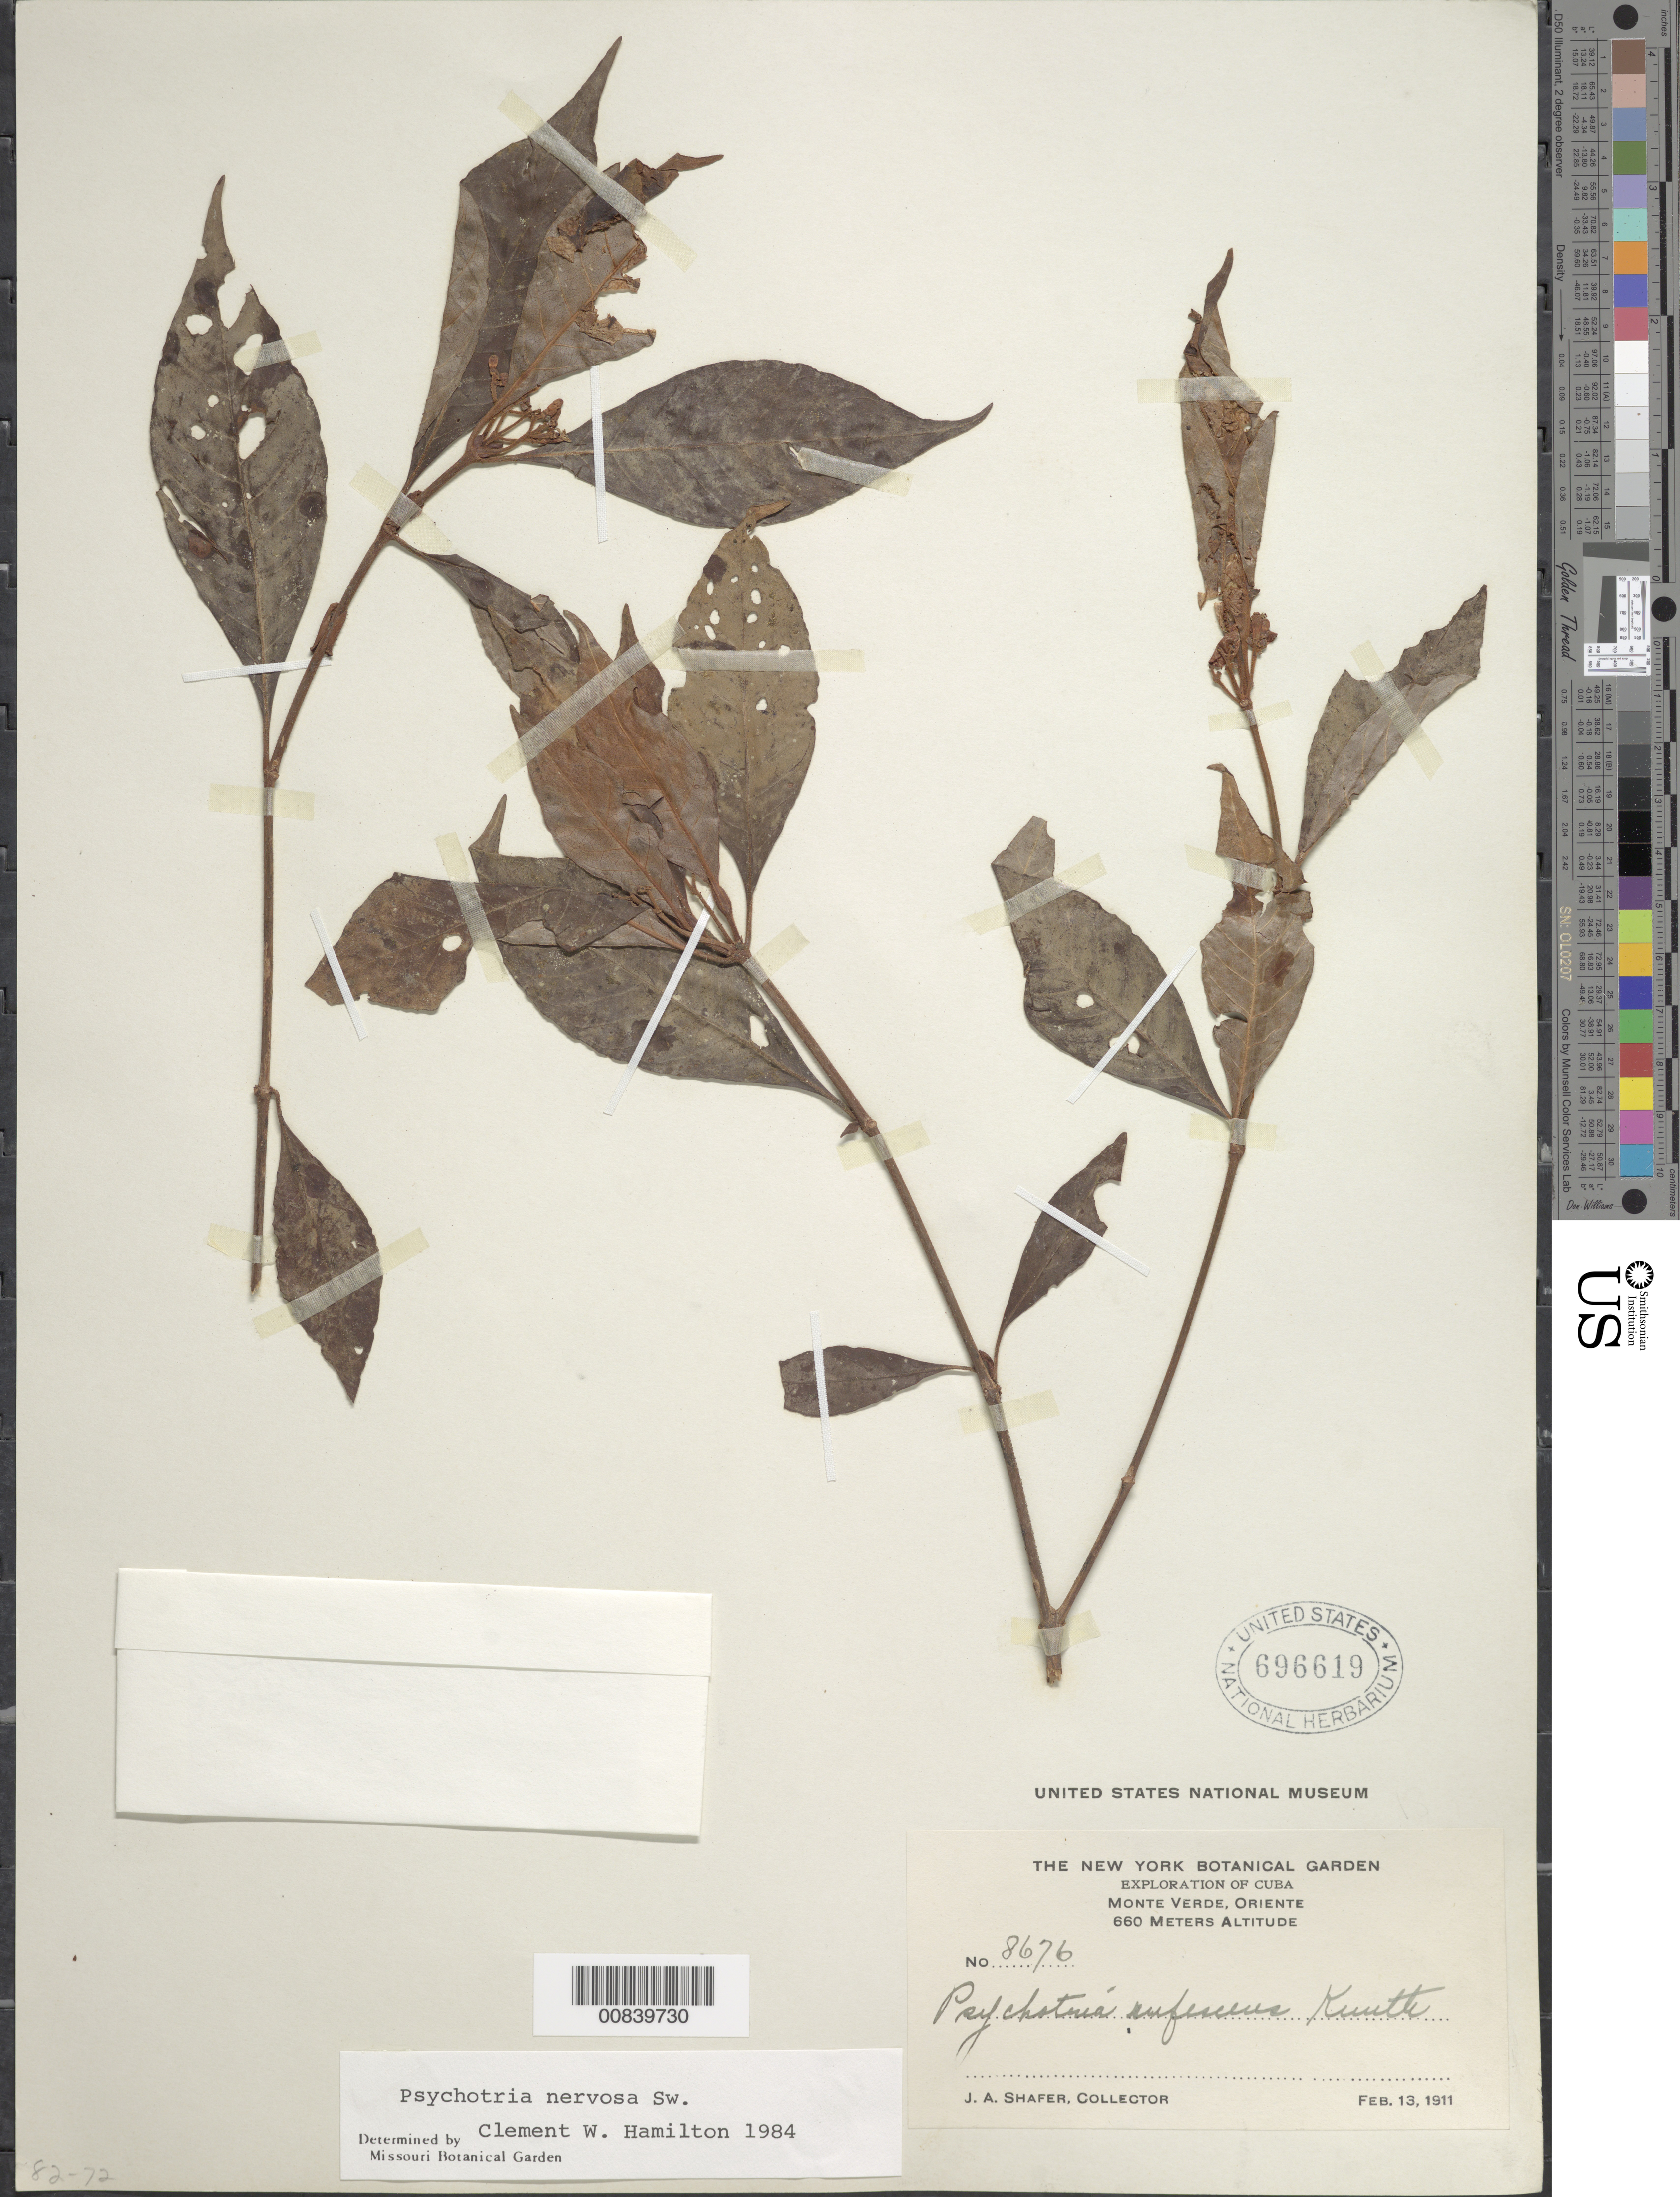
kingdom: Plantae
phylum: Tracheophyta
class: Magnoliopsida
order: Gentianales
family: Rubiaceae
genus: Psychotria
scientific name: Psychotria nervosa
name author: Sw.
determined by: Hamilton, C. W.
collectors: J. A. Shafer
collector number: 8676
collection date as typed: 13 Feb 1911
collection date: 1911-02-13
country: Cuba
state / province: Oriente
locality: Monte Verde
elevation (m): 660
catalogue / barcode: US 696619